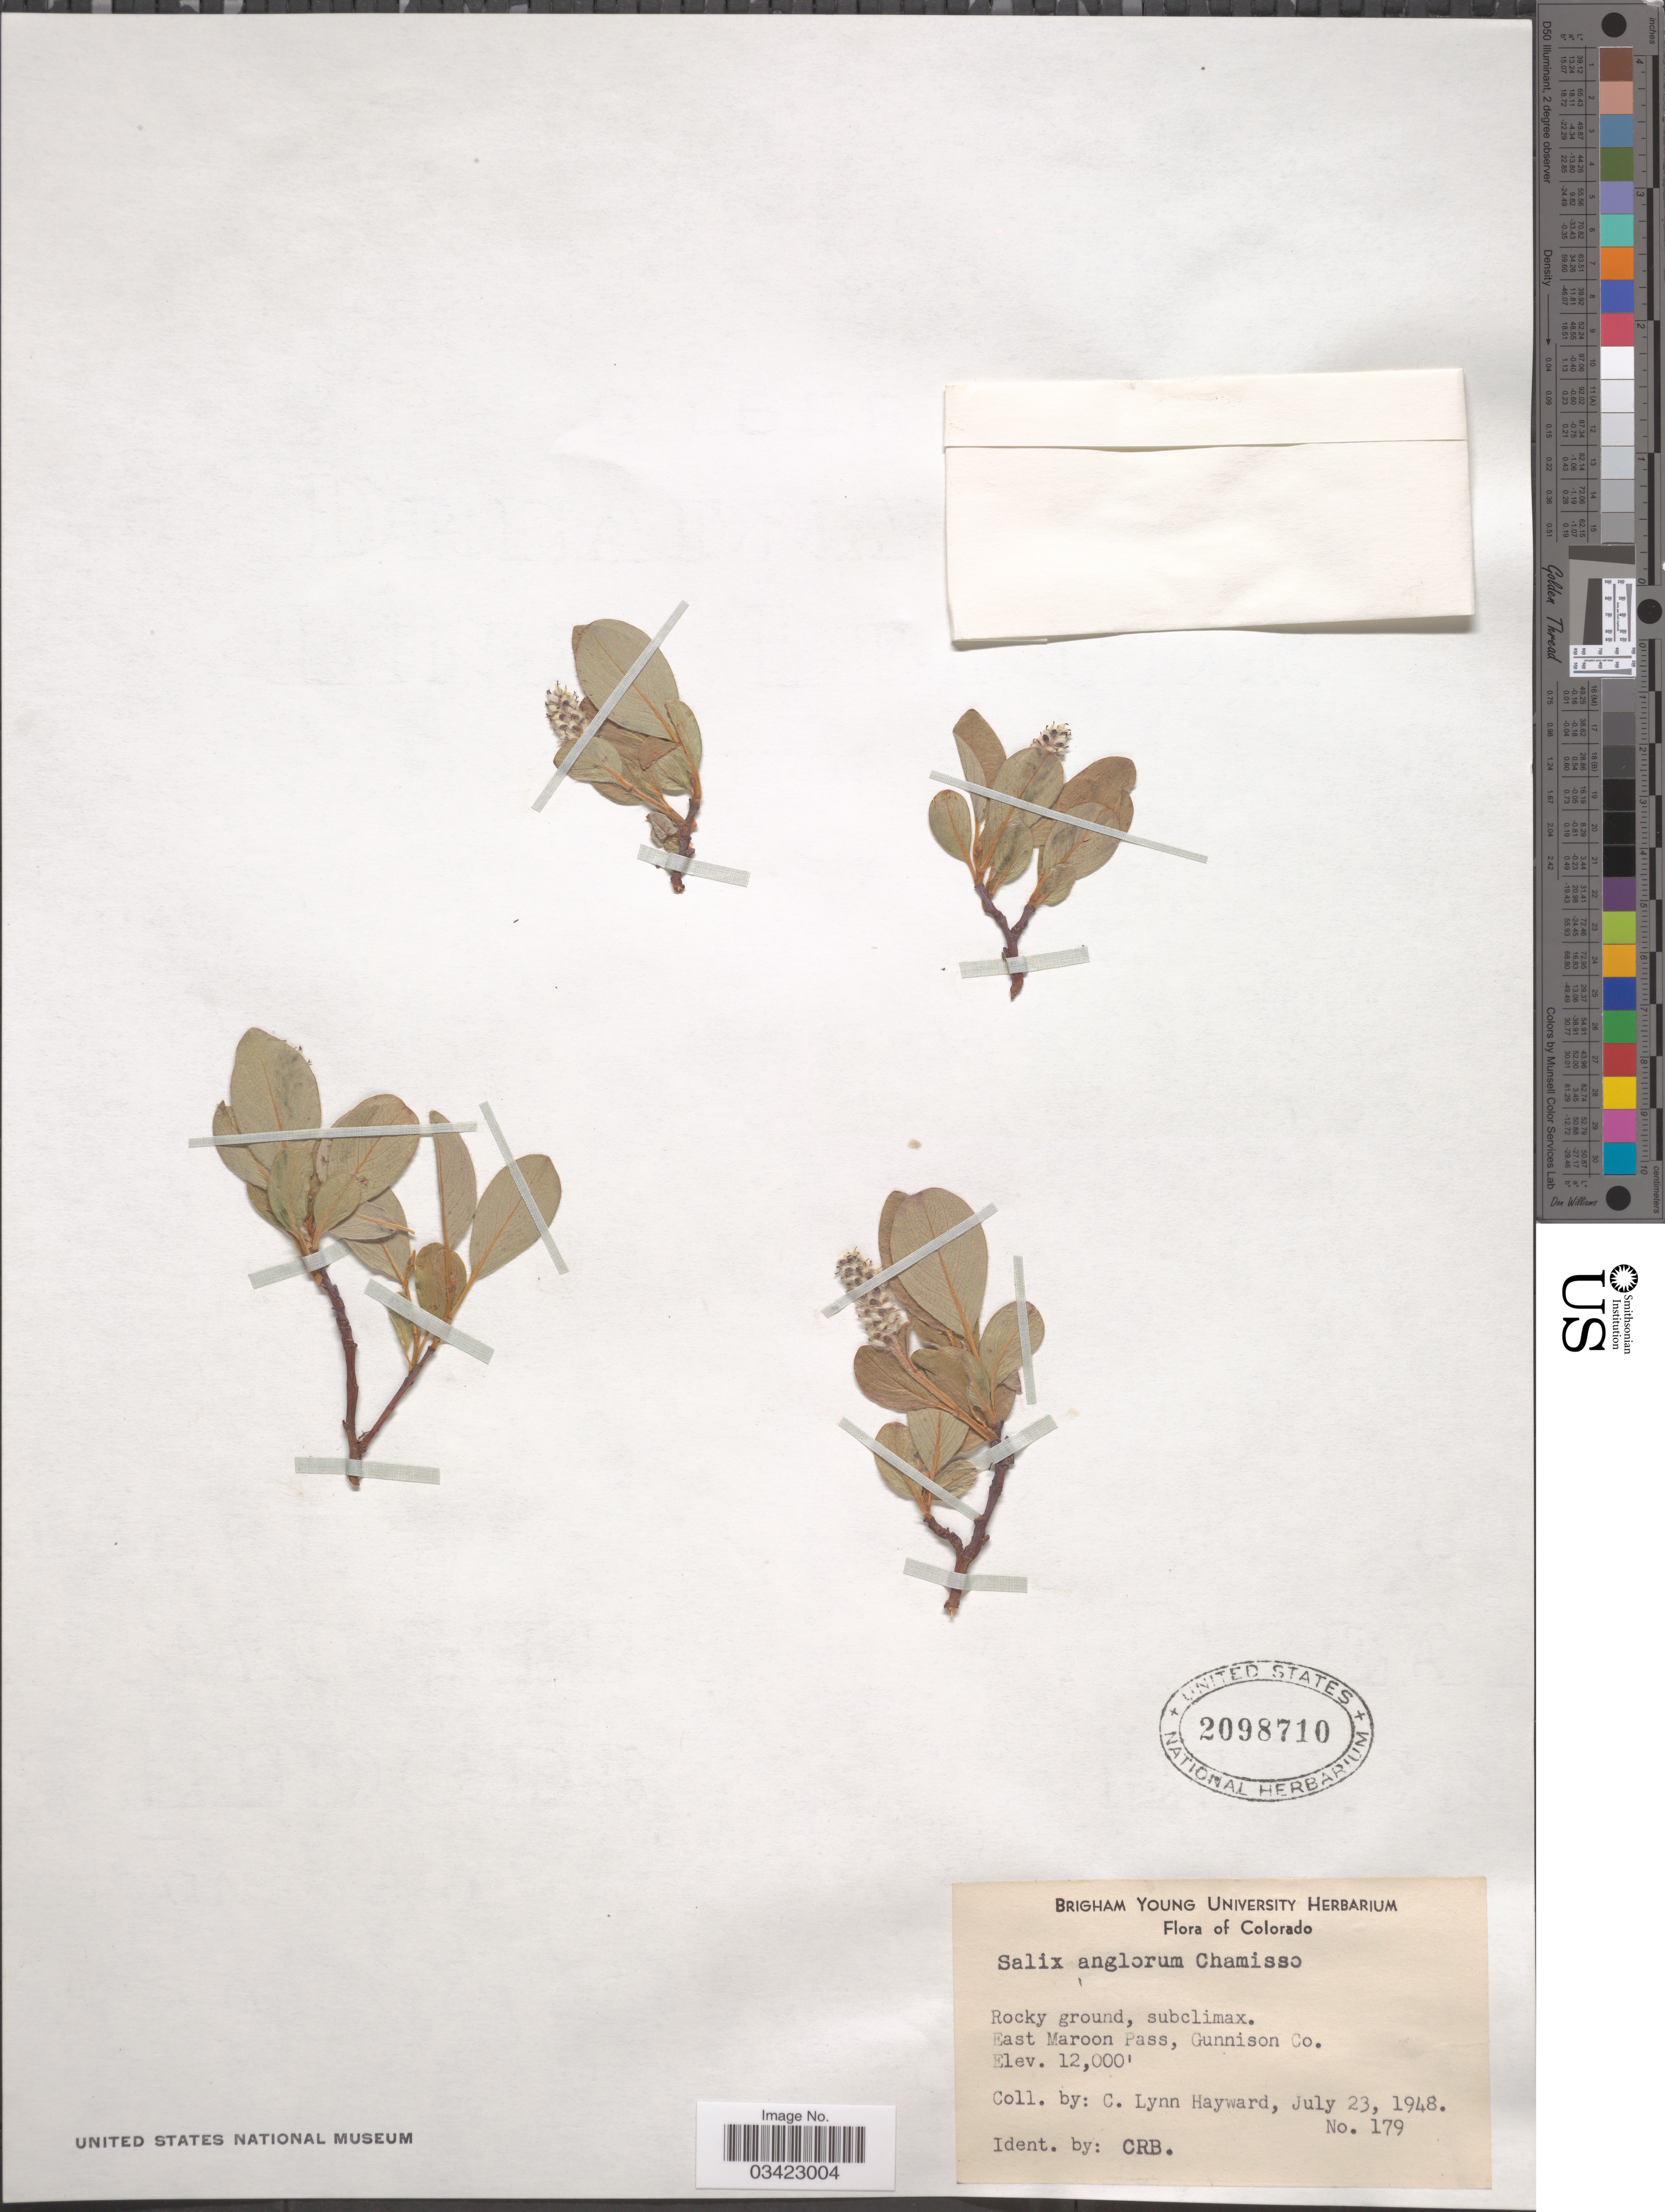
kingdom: Plantae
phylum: Tracheophyta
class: Magnoliopsida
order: Malpighiales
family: Salicaceae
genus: Salix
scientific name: Salix anglorum var. antiplasta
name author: C.K. Schneid.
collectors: C. Hayward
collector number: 179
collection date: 1948-07-23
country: United States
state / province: Colorado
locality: East Maroon Pass, Gunnison Co.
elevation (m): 3658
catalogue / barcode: US 2098710